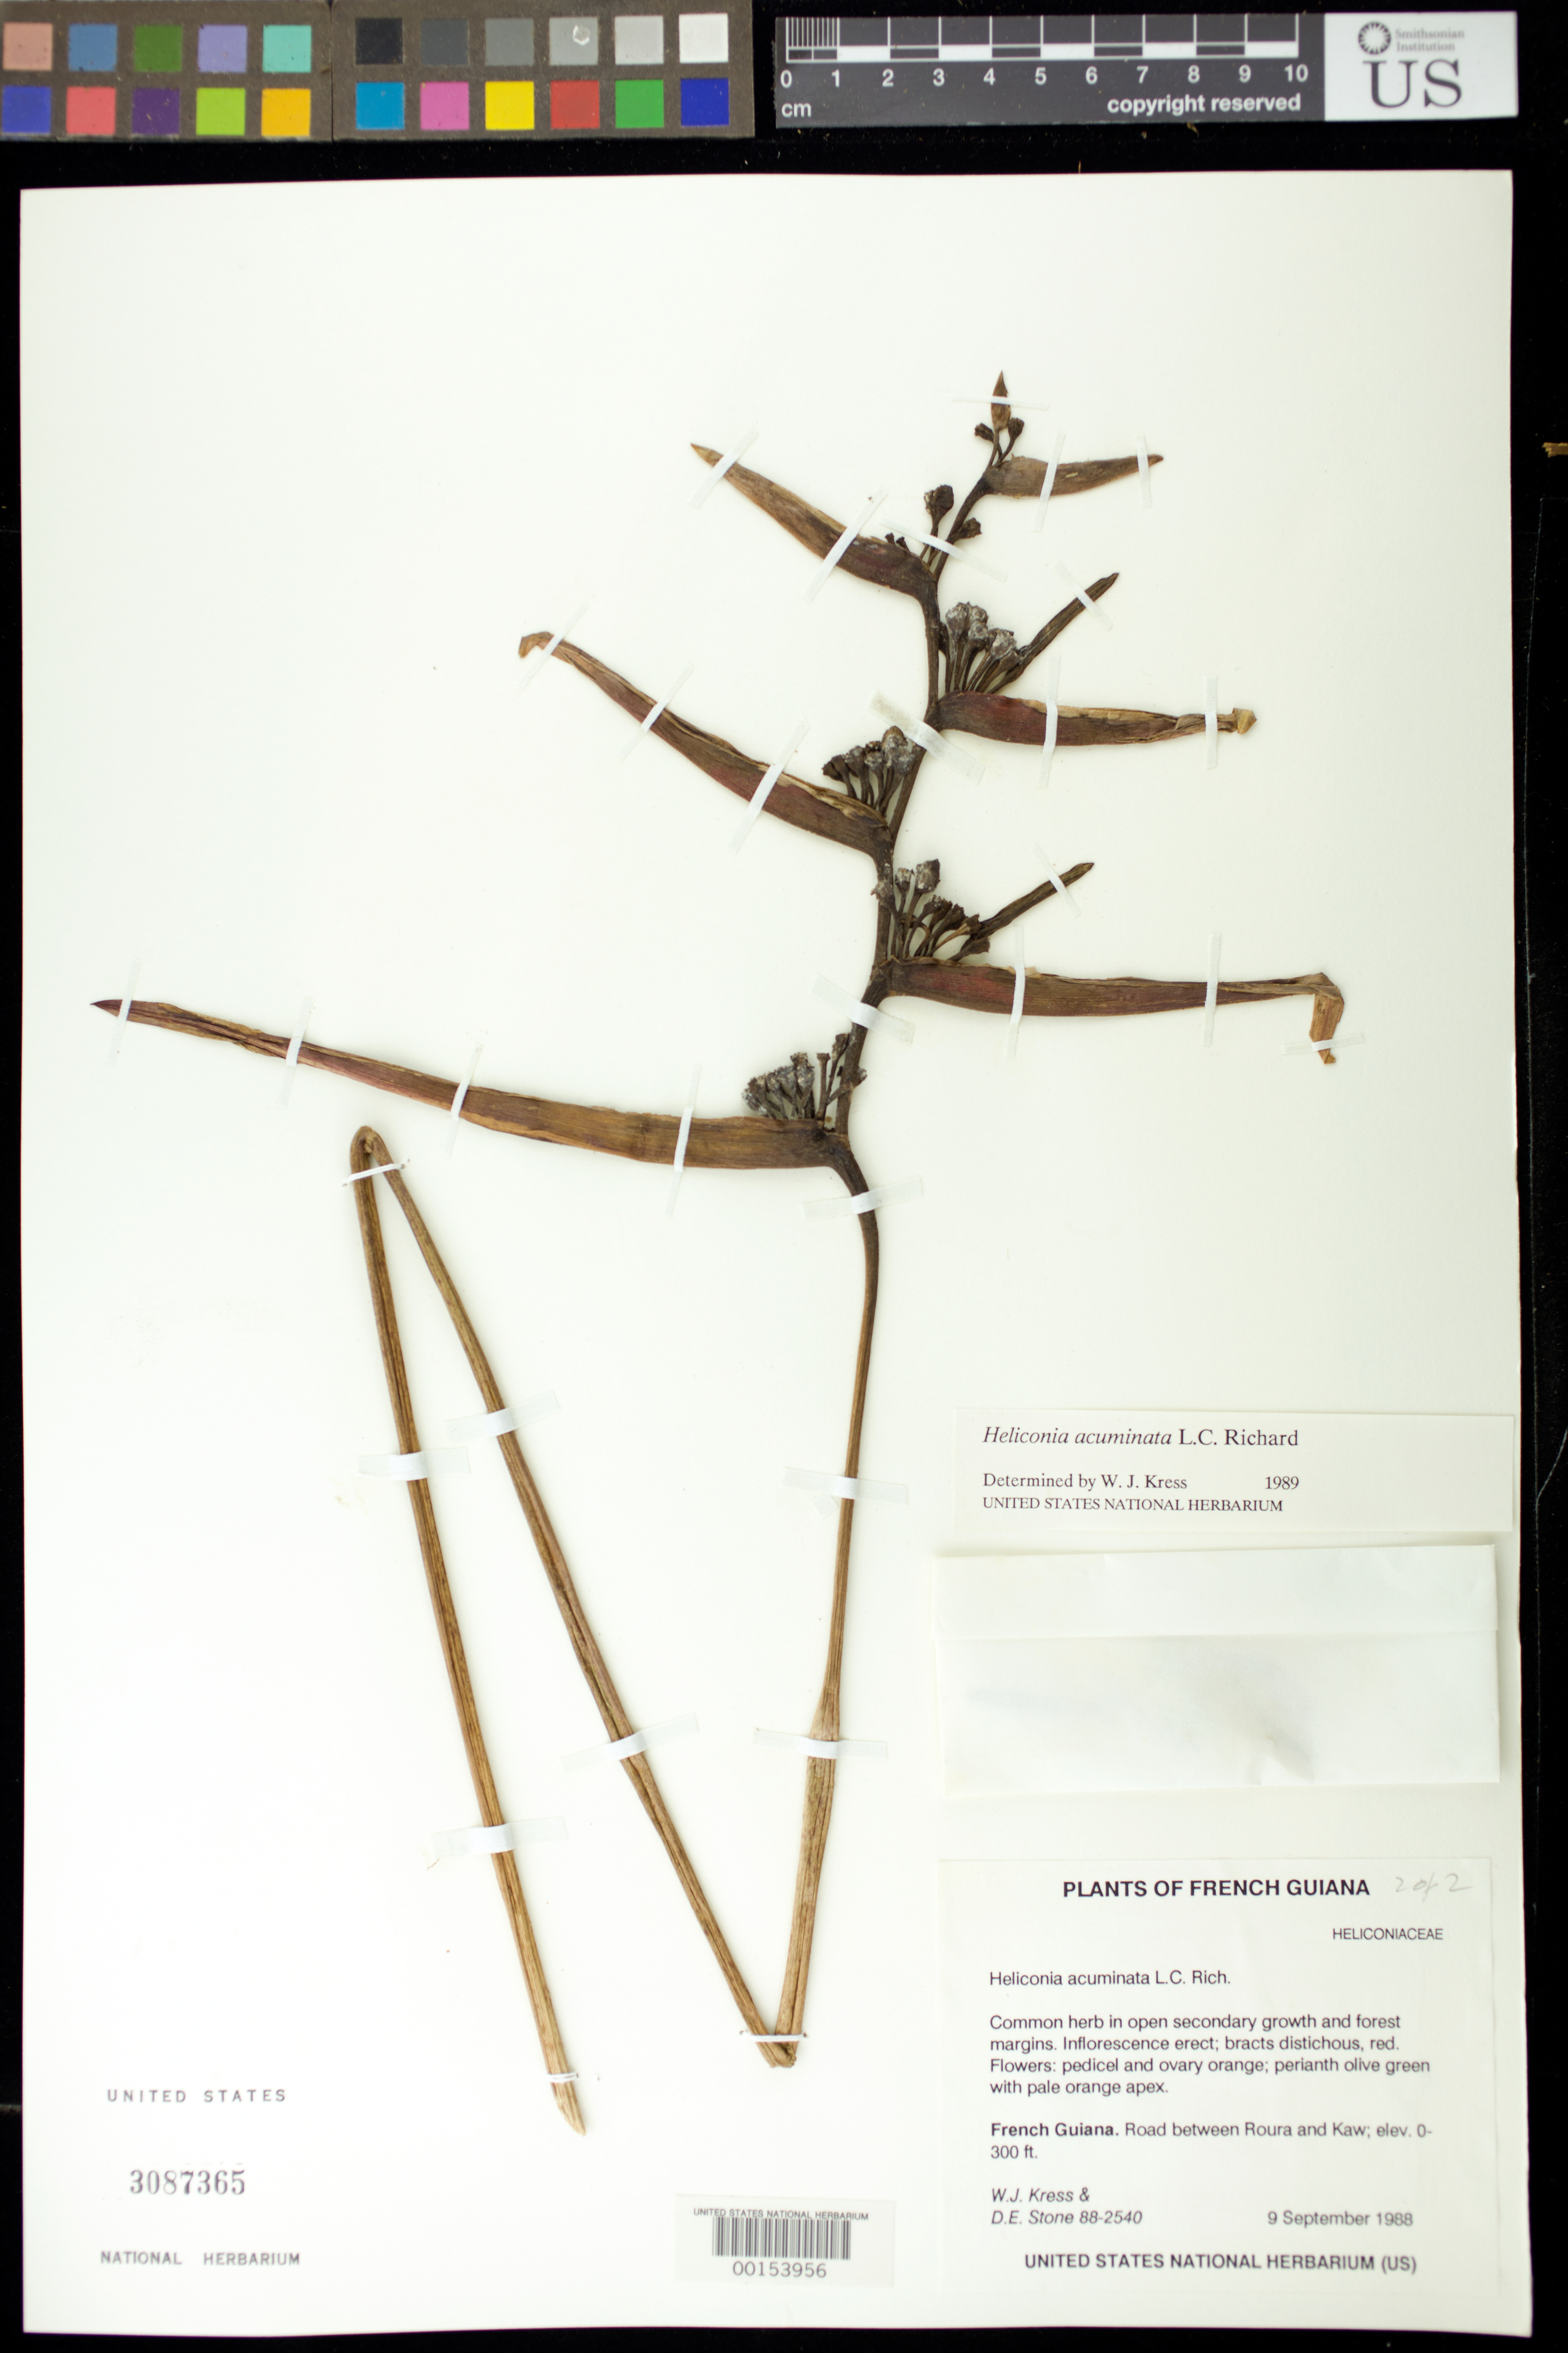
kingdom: Plantae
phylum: Tracheophyta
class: Liliopsida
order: Zingiberales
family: Heliconiaceae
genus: Heliconia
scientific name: Heliconia acuminata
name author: A. Rich.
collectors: W. J. Kress & D. E. Stone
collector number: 88-2540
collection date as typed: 09 Sep 1988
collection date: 1988-09-09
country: French Guiana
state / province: Cayenne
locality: Road between roura and kaw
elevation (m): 0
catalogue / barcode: US 3087365